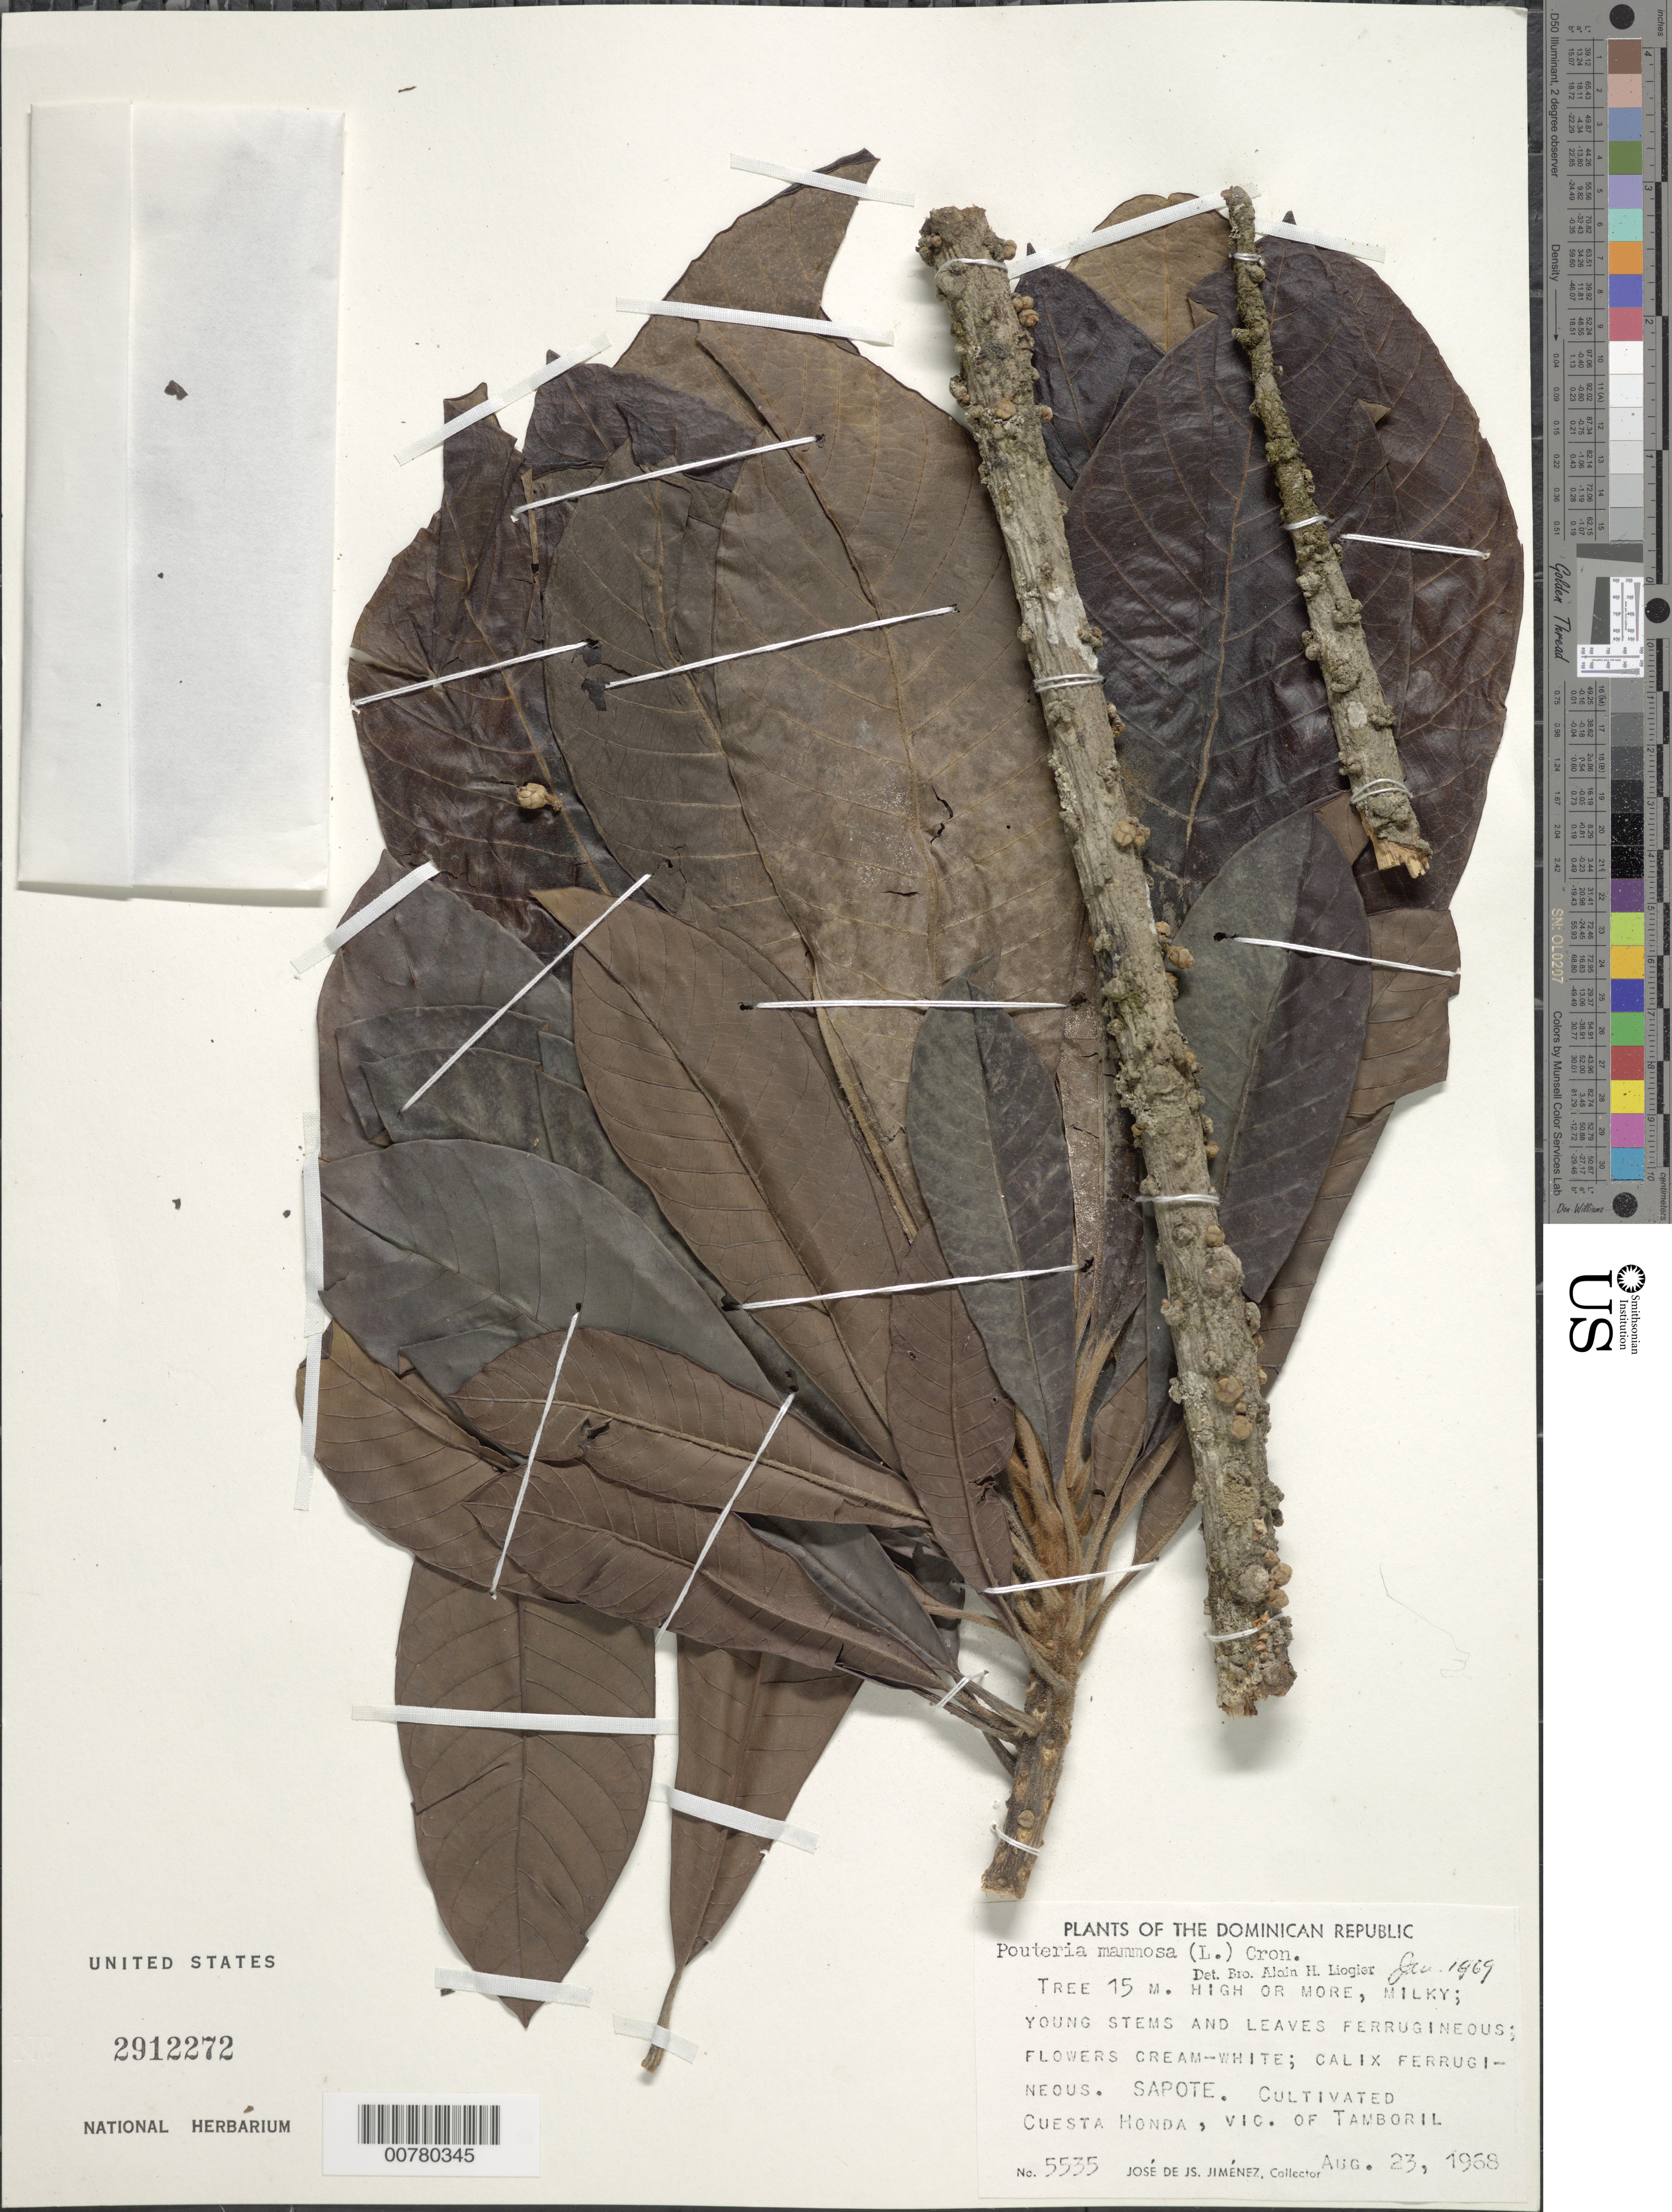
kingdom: Plantae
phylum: Tracheophyta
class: Magnoliopsida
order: Ericales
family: Sapotaceae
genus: Manilkara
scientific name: Manilkara zapota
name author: (L.) P. Royen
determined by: Liogier, Alain H.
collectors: J. J. Jiménez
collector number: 5535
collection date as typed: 23 Aug 1968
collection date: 1968-08-23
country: Dominican Republic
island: Hispaniola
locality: Cuesta Honda, vicinity of Tamboril.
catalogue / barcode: US 2912272